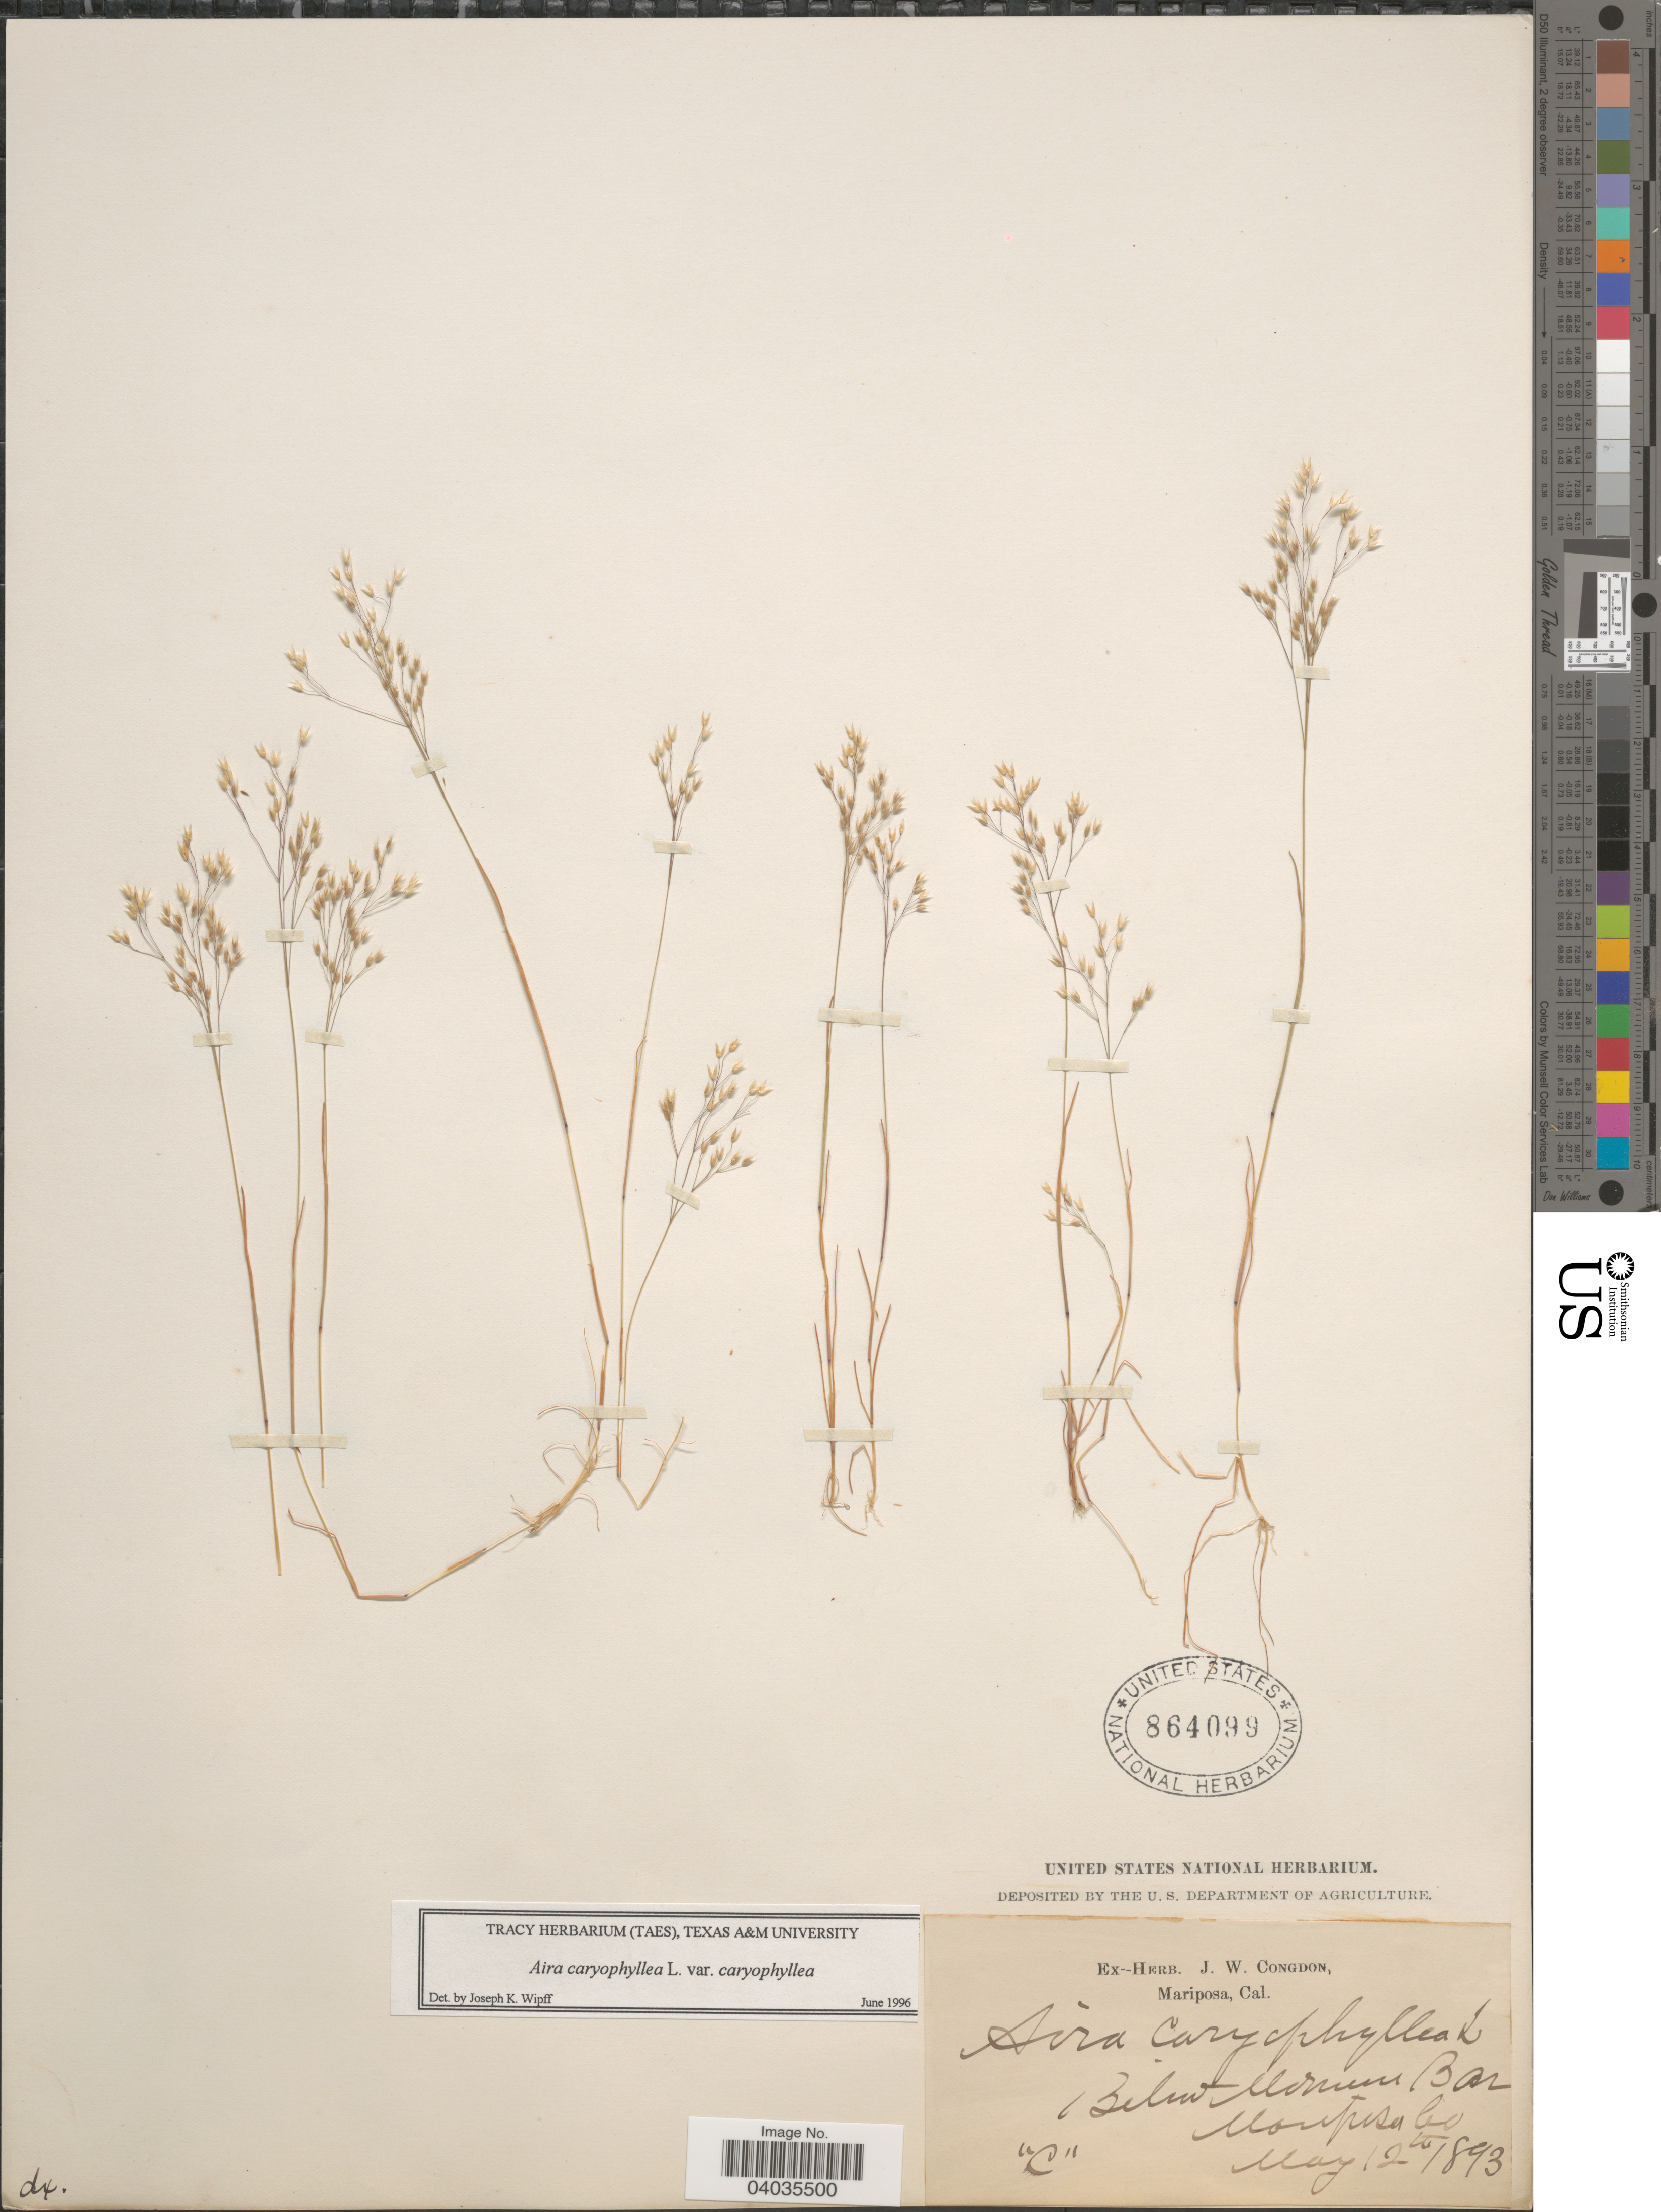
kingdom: Plantae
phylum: Tracheophyta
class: Liliopsida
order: Poales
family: Poaceae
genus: Aira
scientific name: Aira caryophyllea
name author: L.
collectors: ex herb. J. W. Congdon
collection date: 1893-05-12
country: United States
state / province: California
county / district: Mariposa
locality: Below Mormon Bar Mariposa Co.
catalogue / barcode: US 864099